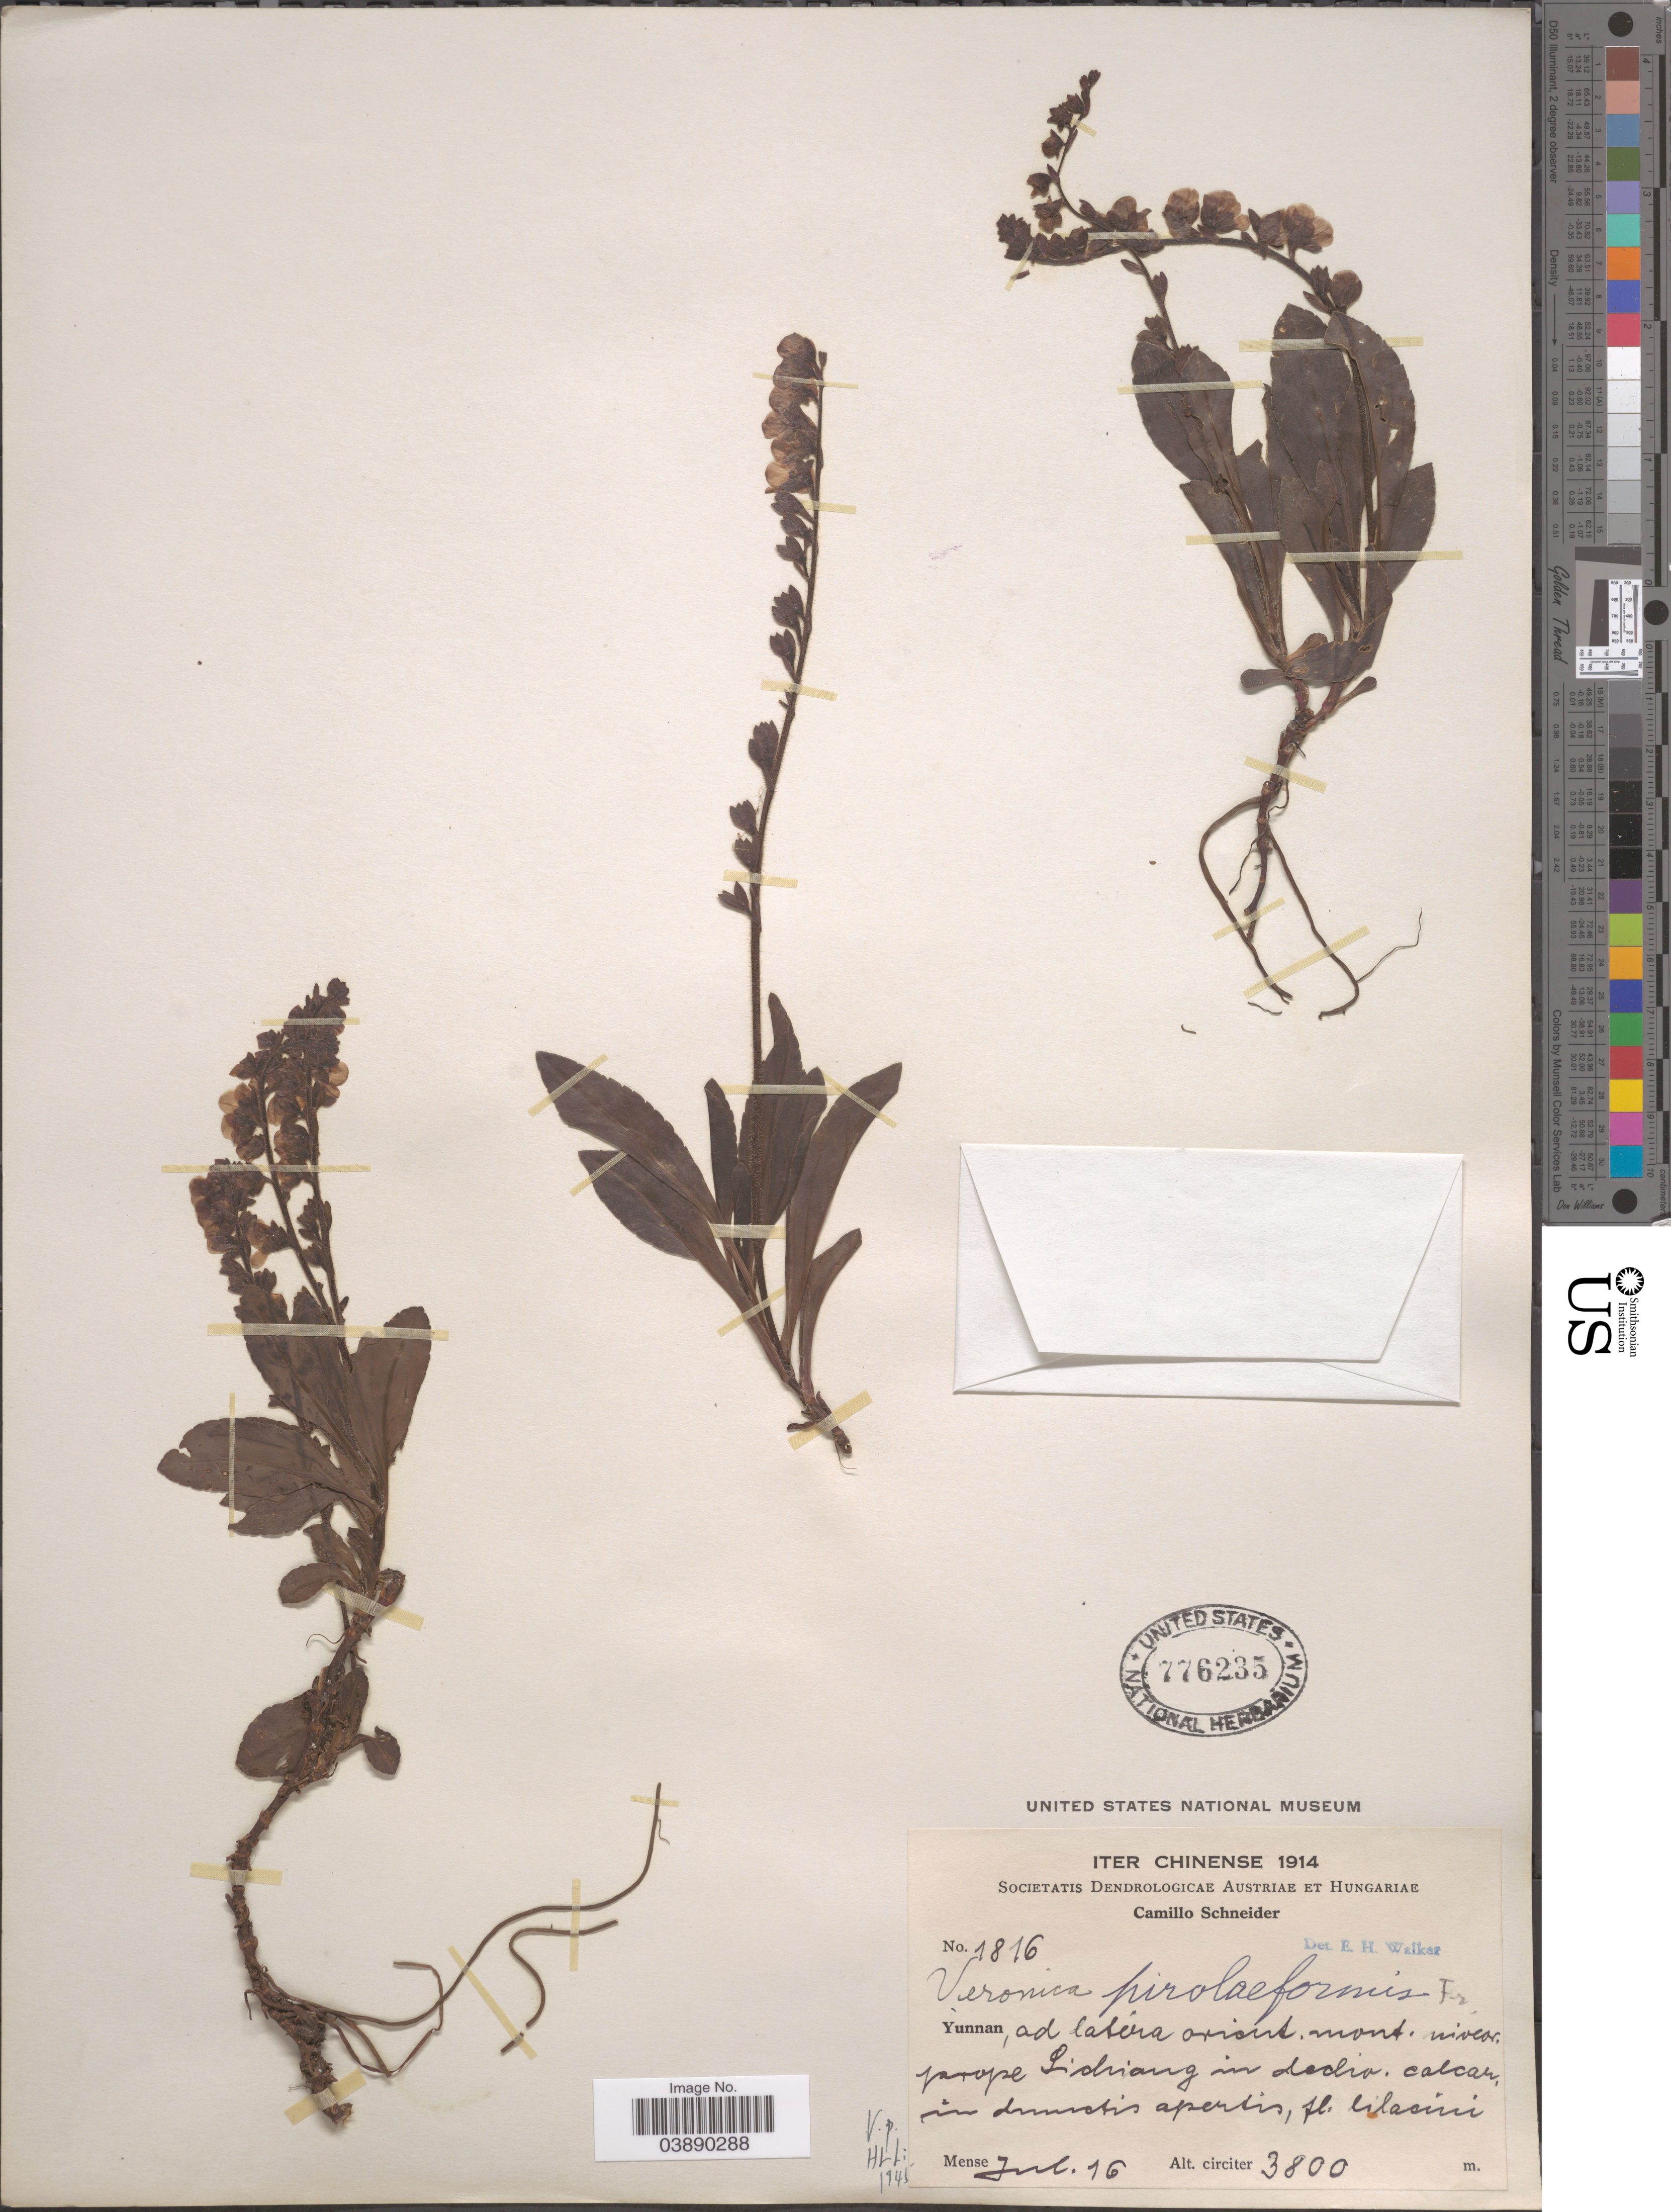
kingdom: Plantae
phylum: Tracheophyta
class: Magnoliopsida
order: Lamiales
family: Plantaginaceae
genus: Veronica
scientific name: Veronica piroliformis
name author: Franch.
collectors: C. K. Schneider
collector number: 1816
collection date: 1914-07-16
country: China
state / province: Yunnan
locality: Ad ladera orient. mont. niveor. prope Lichiang in decliv. calcar. in dumetis apertis.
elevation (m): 3800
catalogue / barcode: US 776235